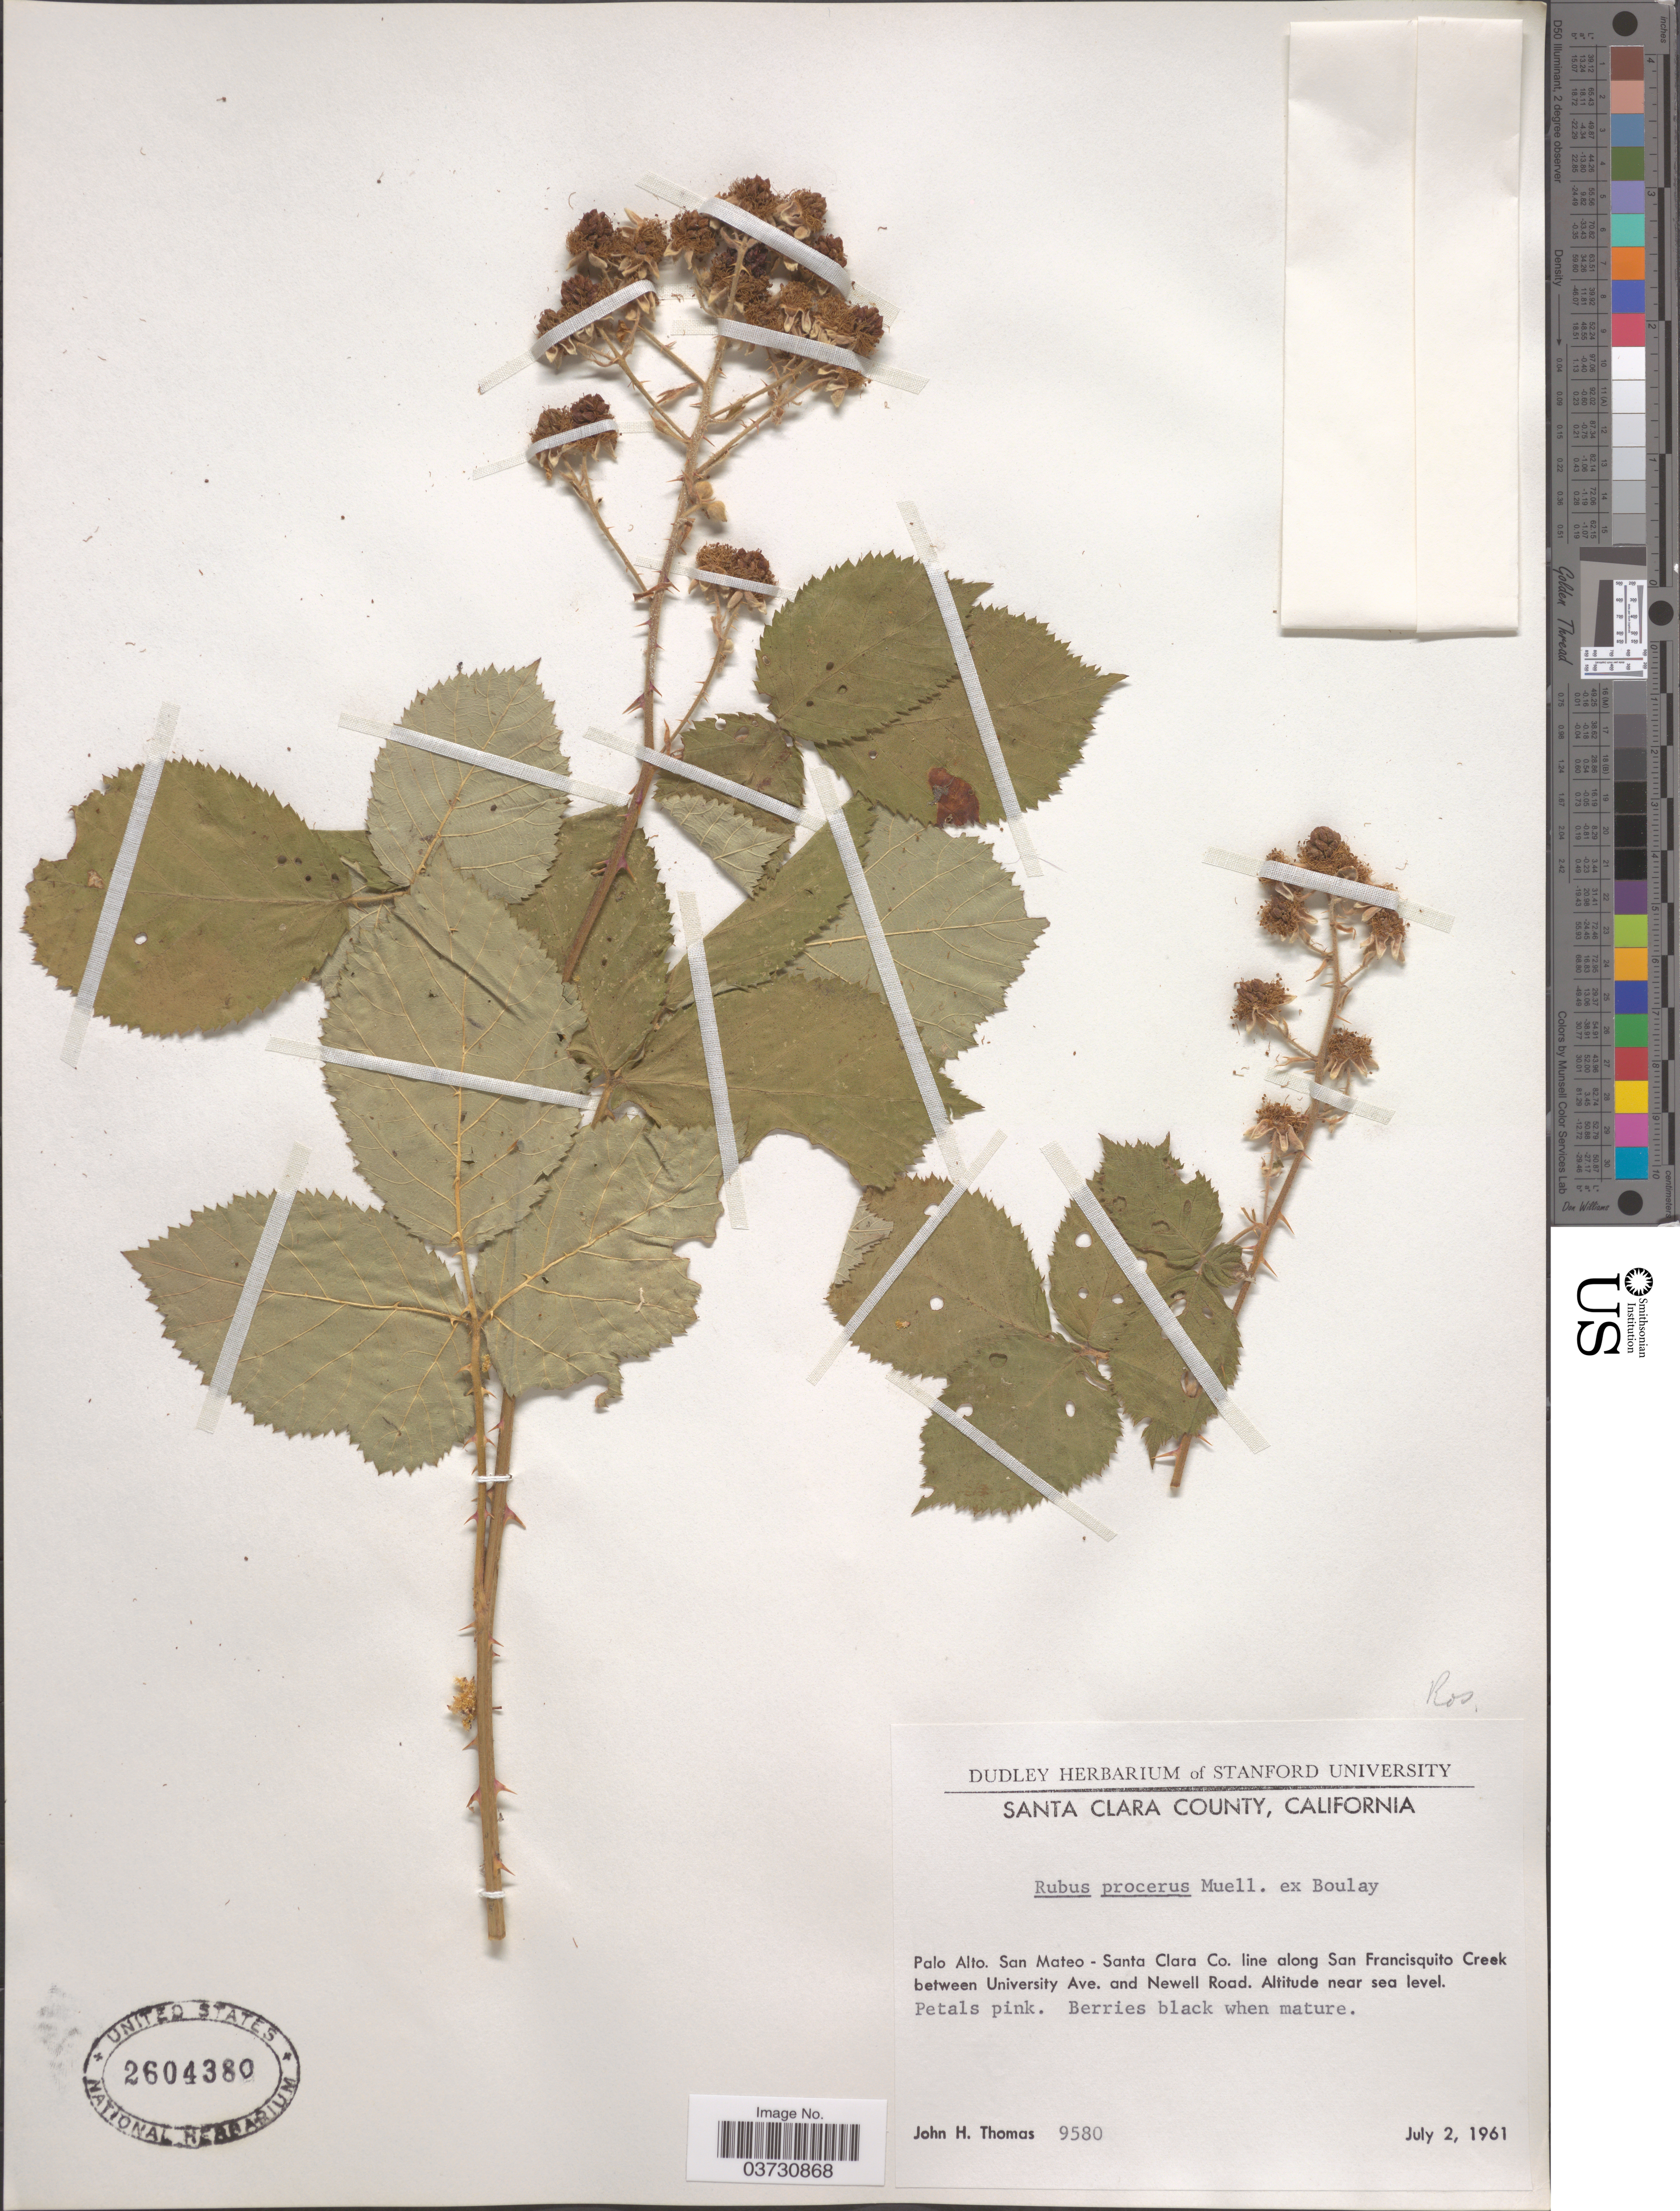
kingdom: Plantae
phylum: Tracheophyta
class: Magnoliopsida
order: Rosales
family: Rosaceae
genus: Rubus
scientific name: Rubus procerus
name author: P.J. Müll. ex Boulay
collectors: J. T. Howell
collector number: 9580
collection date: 1961-07-02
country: United States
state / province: California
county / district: Santa Clara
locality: Santa Clara County. Palo Alto. San Mateo - Santa Clara Co. line along San Francisquito Creek between University Ave. and Newell Road.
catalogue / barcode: US 2604380